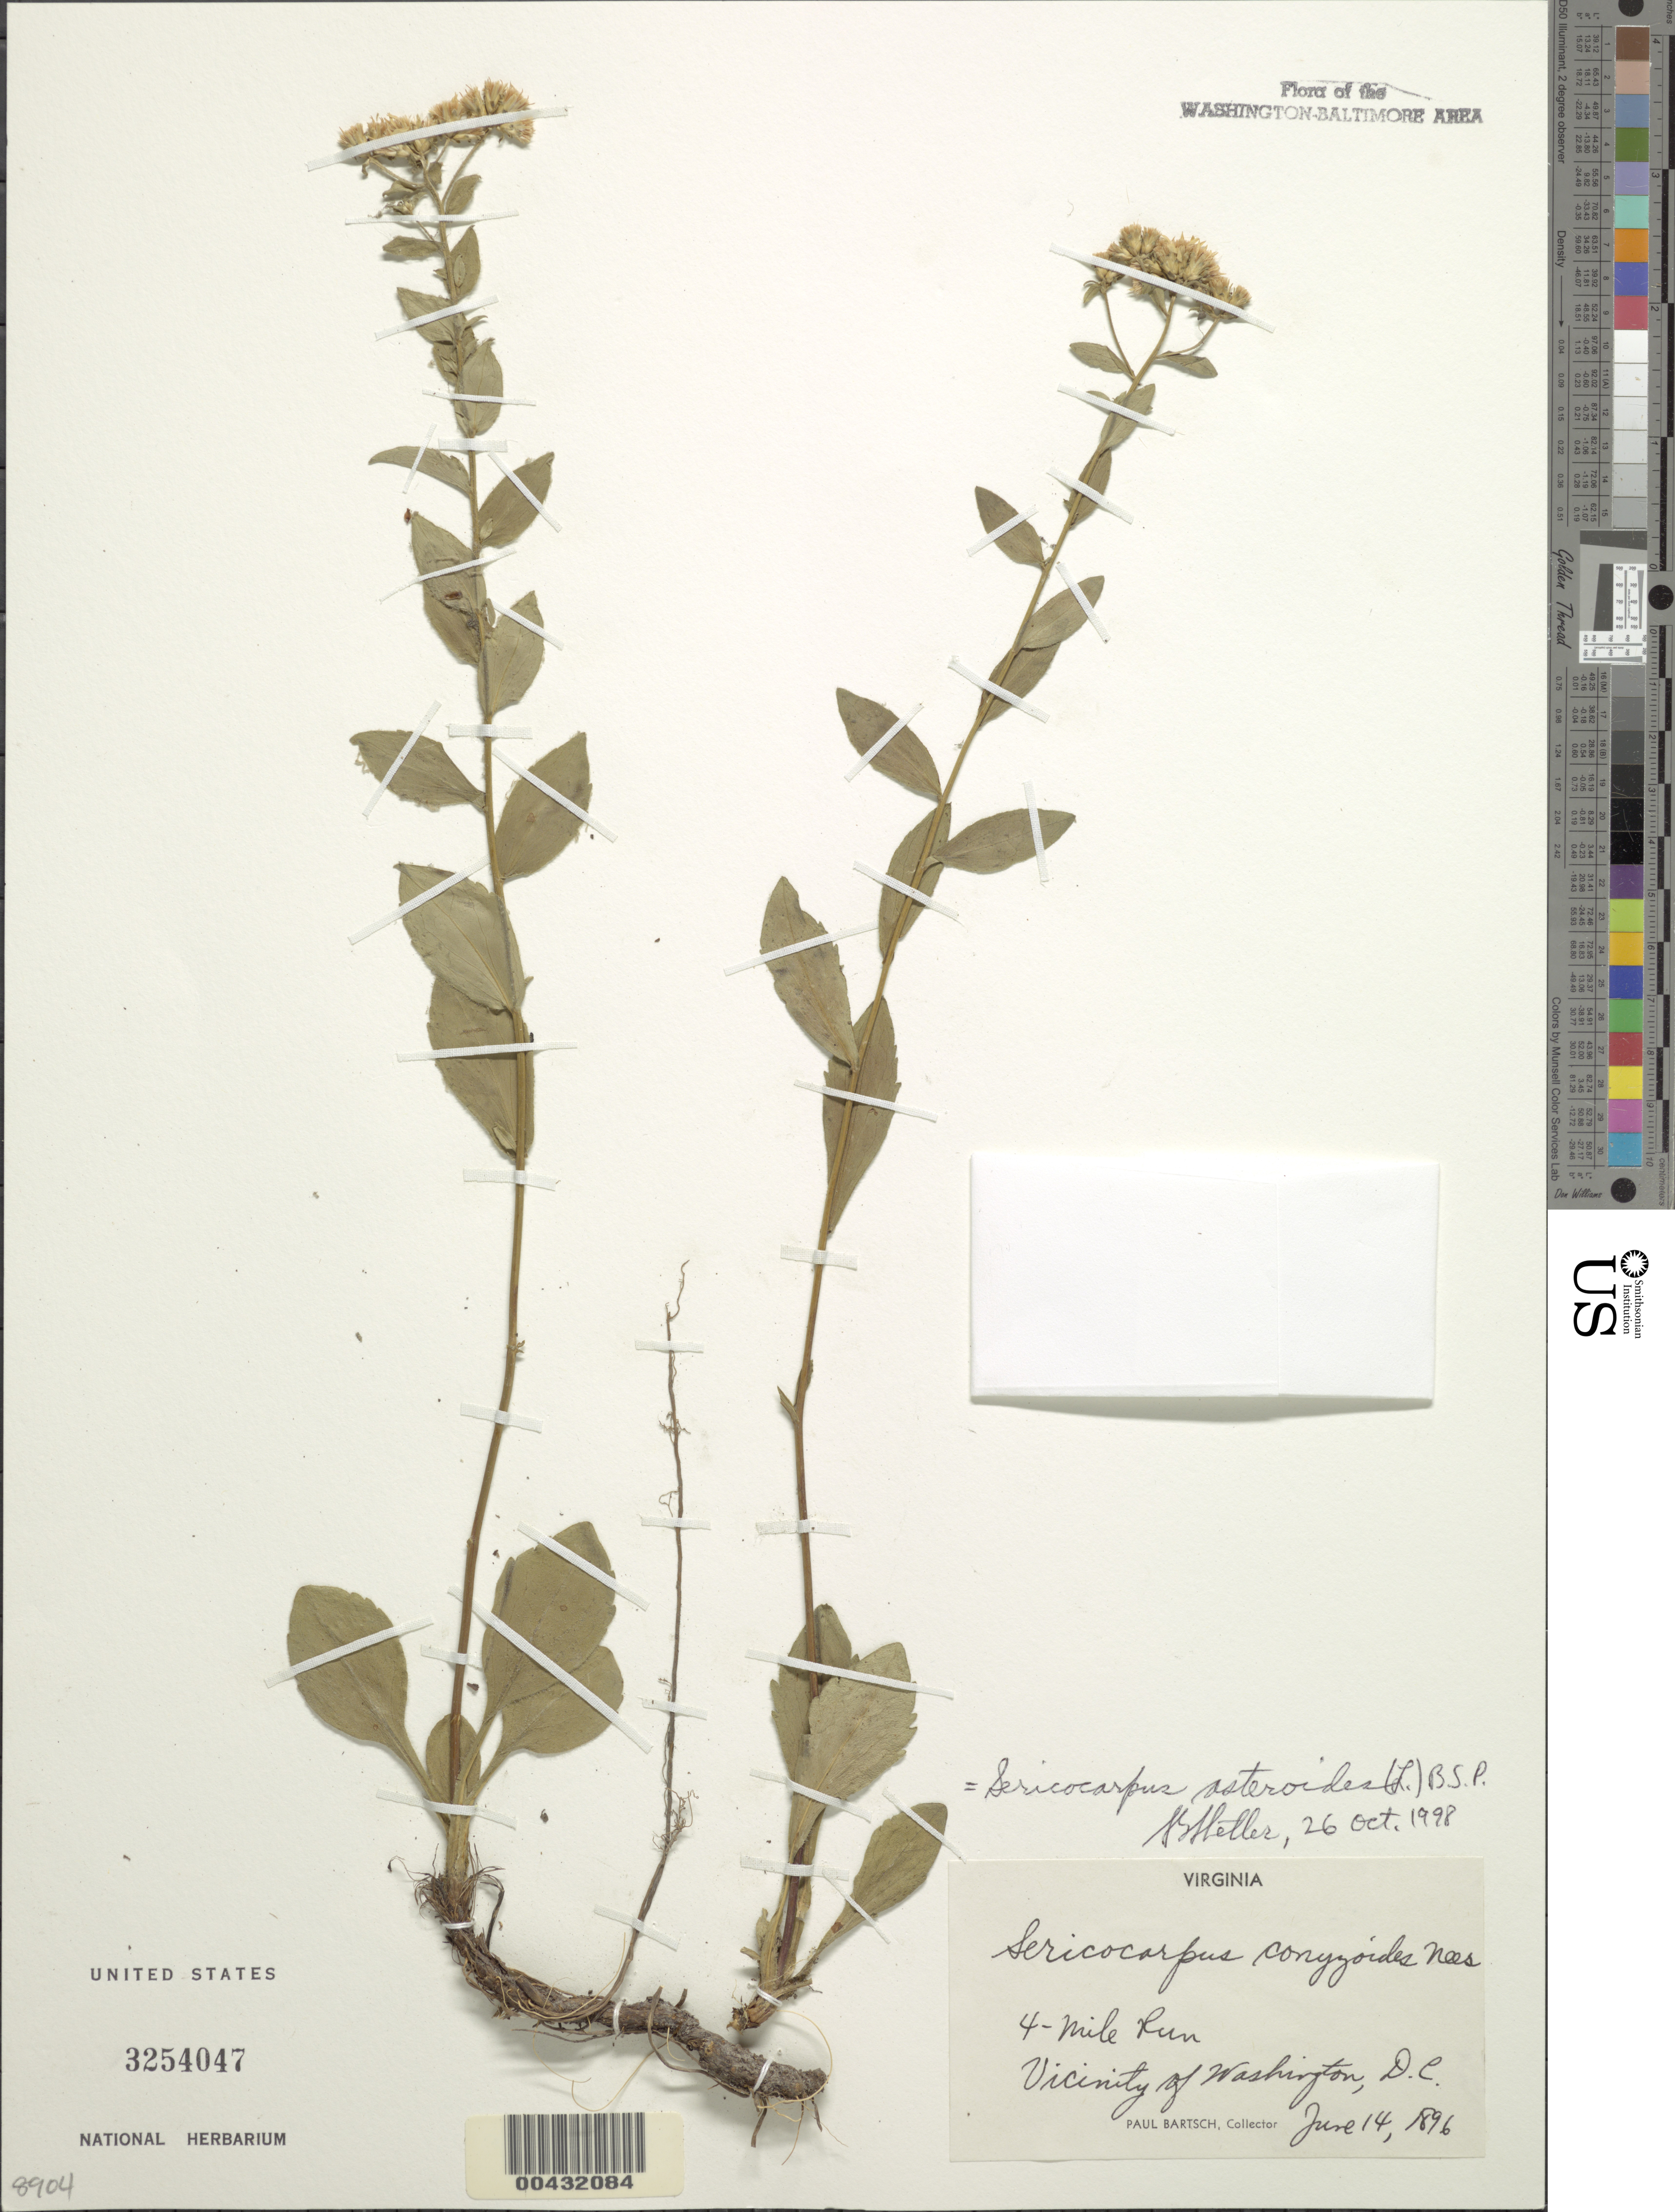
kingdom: Plantae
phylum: Tracheophyta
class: Magnoliopsida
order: Asterales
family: Asteraceae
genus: Sericocarpus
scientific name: Sericocarpus asteroides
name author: (L.) Britton, Stearns & Poggenb.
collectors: P. Bartsch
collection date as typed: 14 Jun 1896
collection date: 1896-06-14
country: United States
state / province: Virginia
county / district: Arlington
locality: Four Mile Run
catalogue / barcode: US 3254047